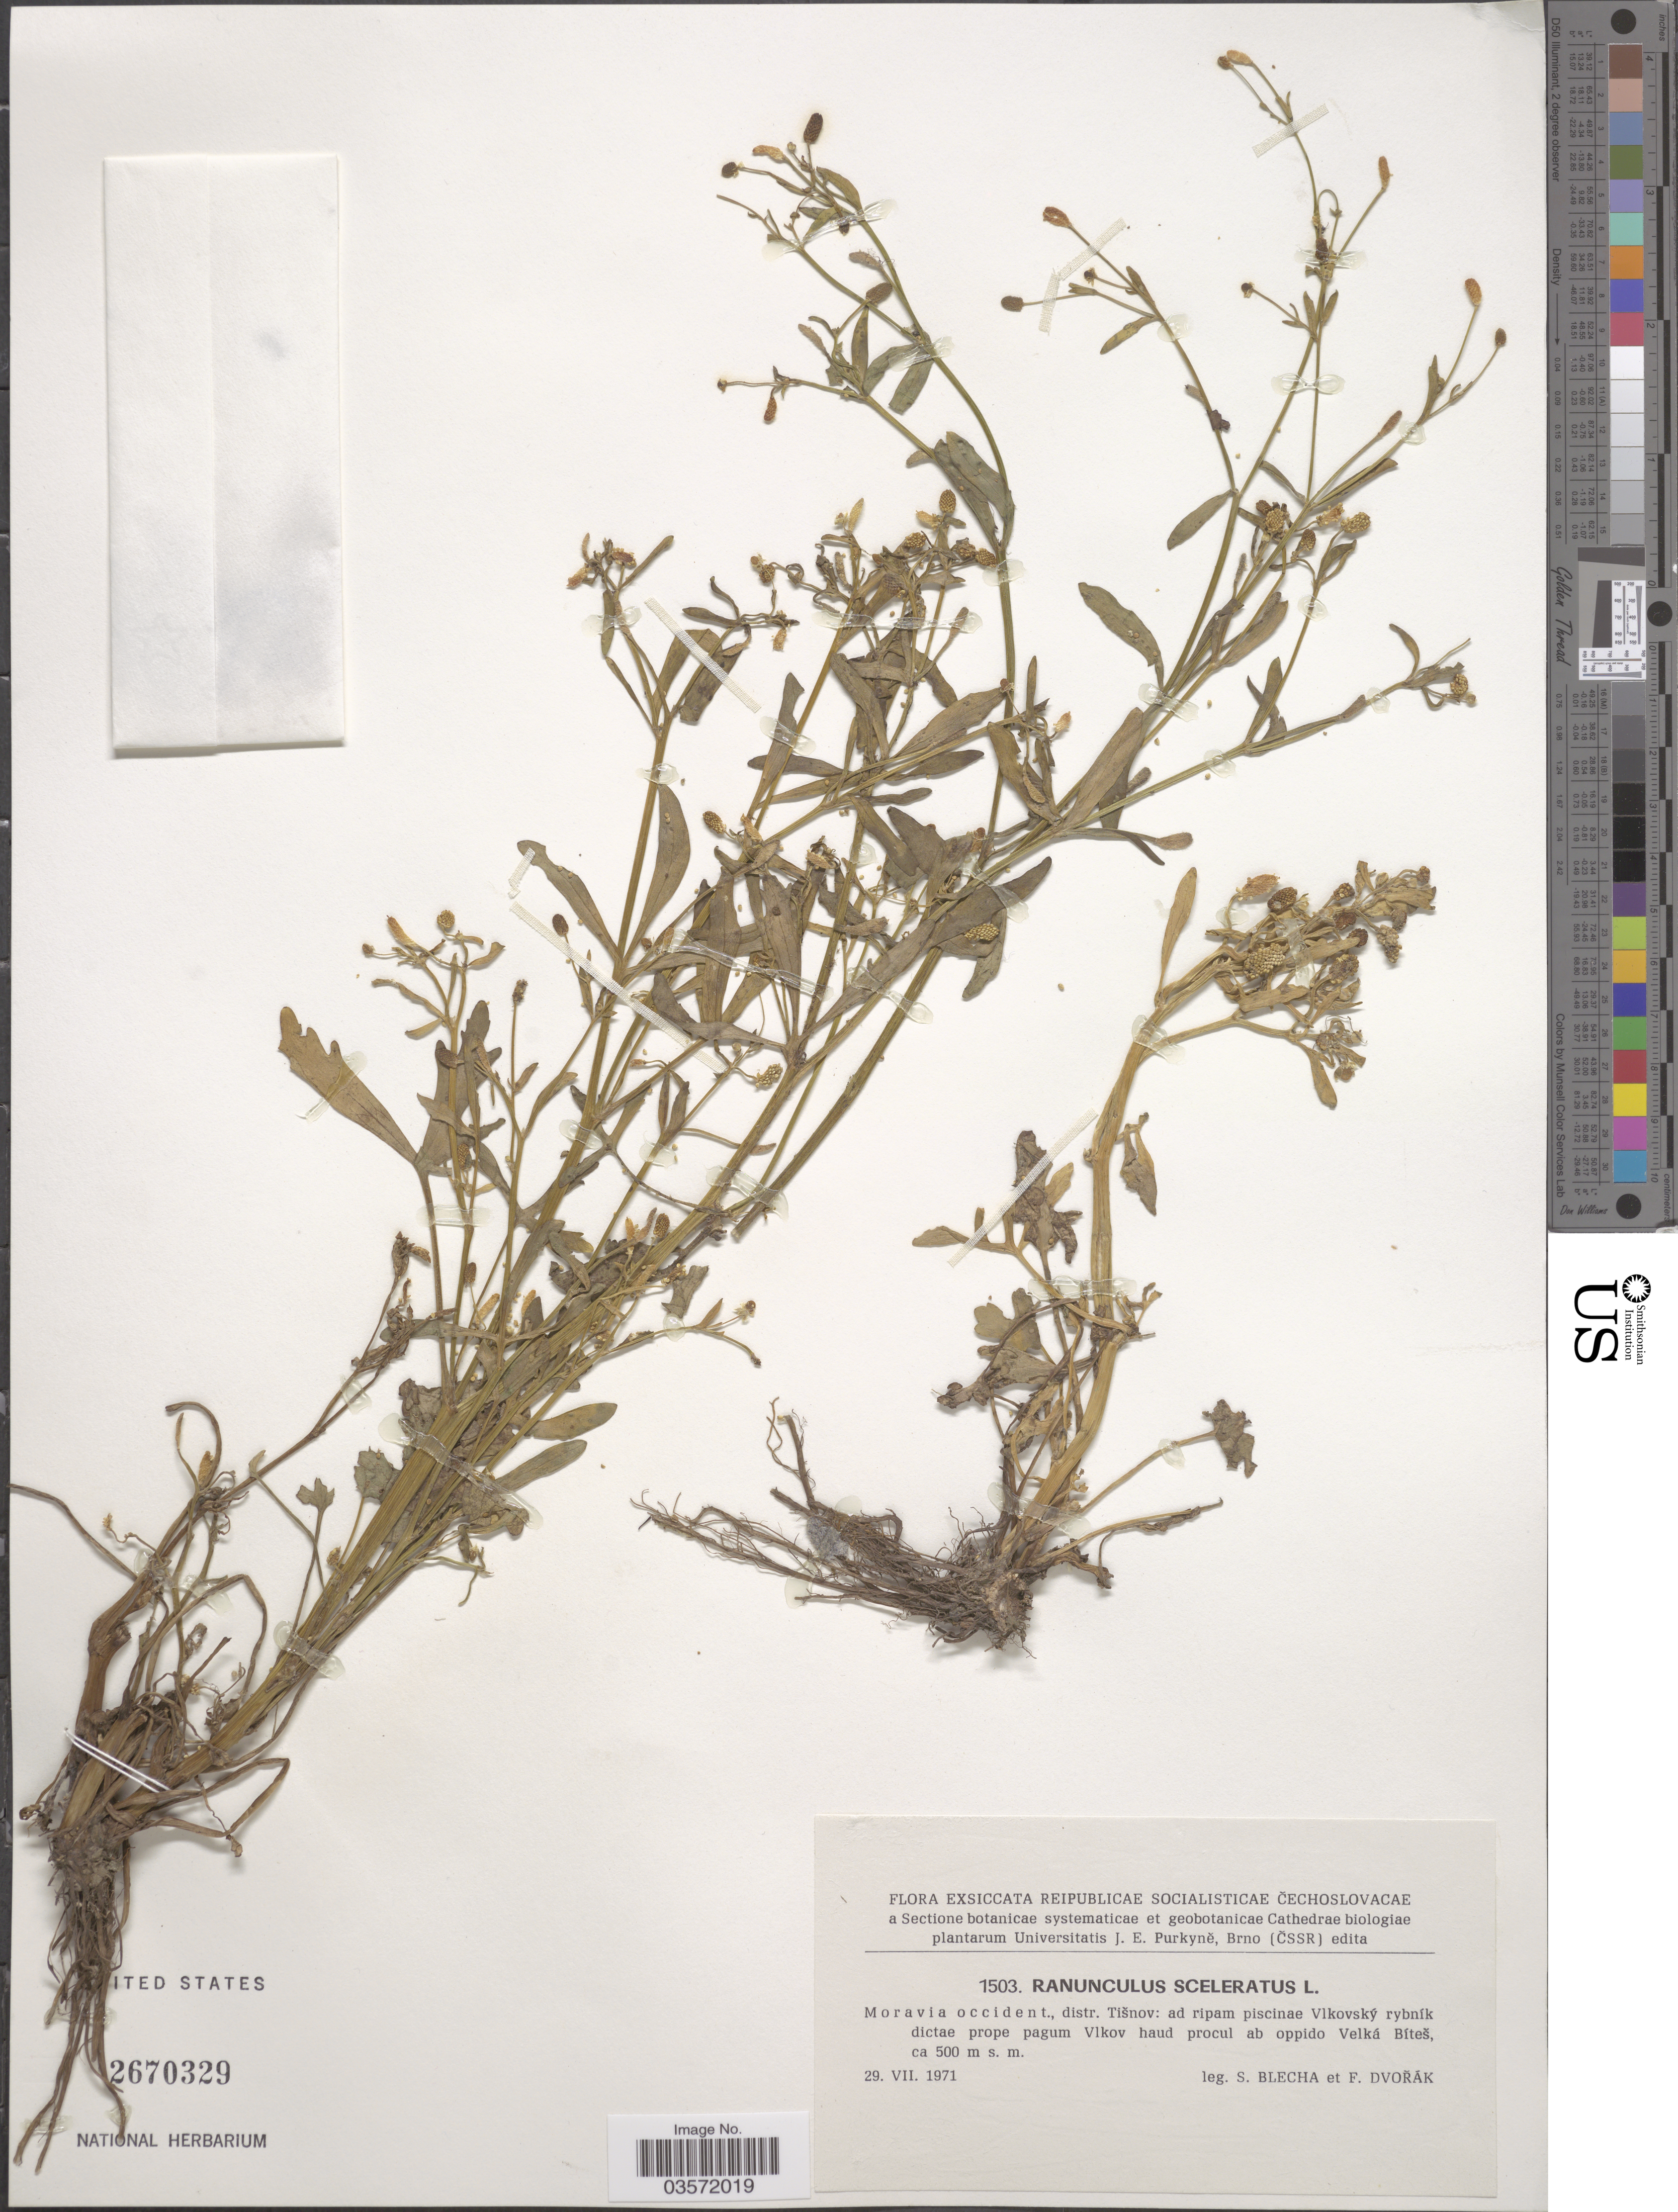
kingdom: Plantae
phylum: Tracheophyta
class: Magnoliopsida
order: Ranunculales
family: Ranunculaceae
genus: Ranunculus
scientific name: Ranunculus sceleratus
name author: L.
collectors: S. Blecha & F. Dvořák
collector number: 1503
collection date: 1971-07-29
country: Czechia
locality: Moravia occident., distr. Tišnov: ad ripam piscinae Vikovský rybník dictae prope pagum Vlkov haud procul ab oppido Velká Bíteš.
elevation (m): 500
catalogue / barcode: US 2670329